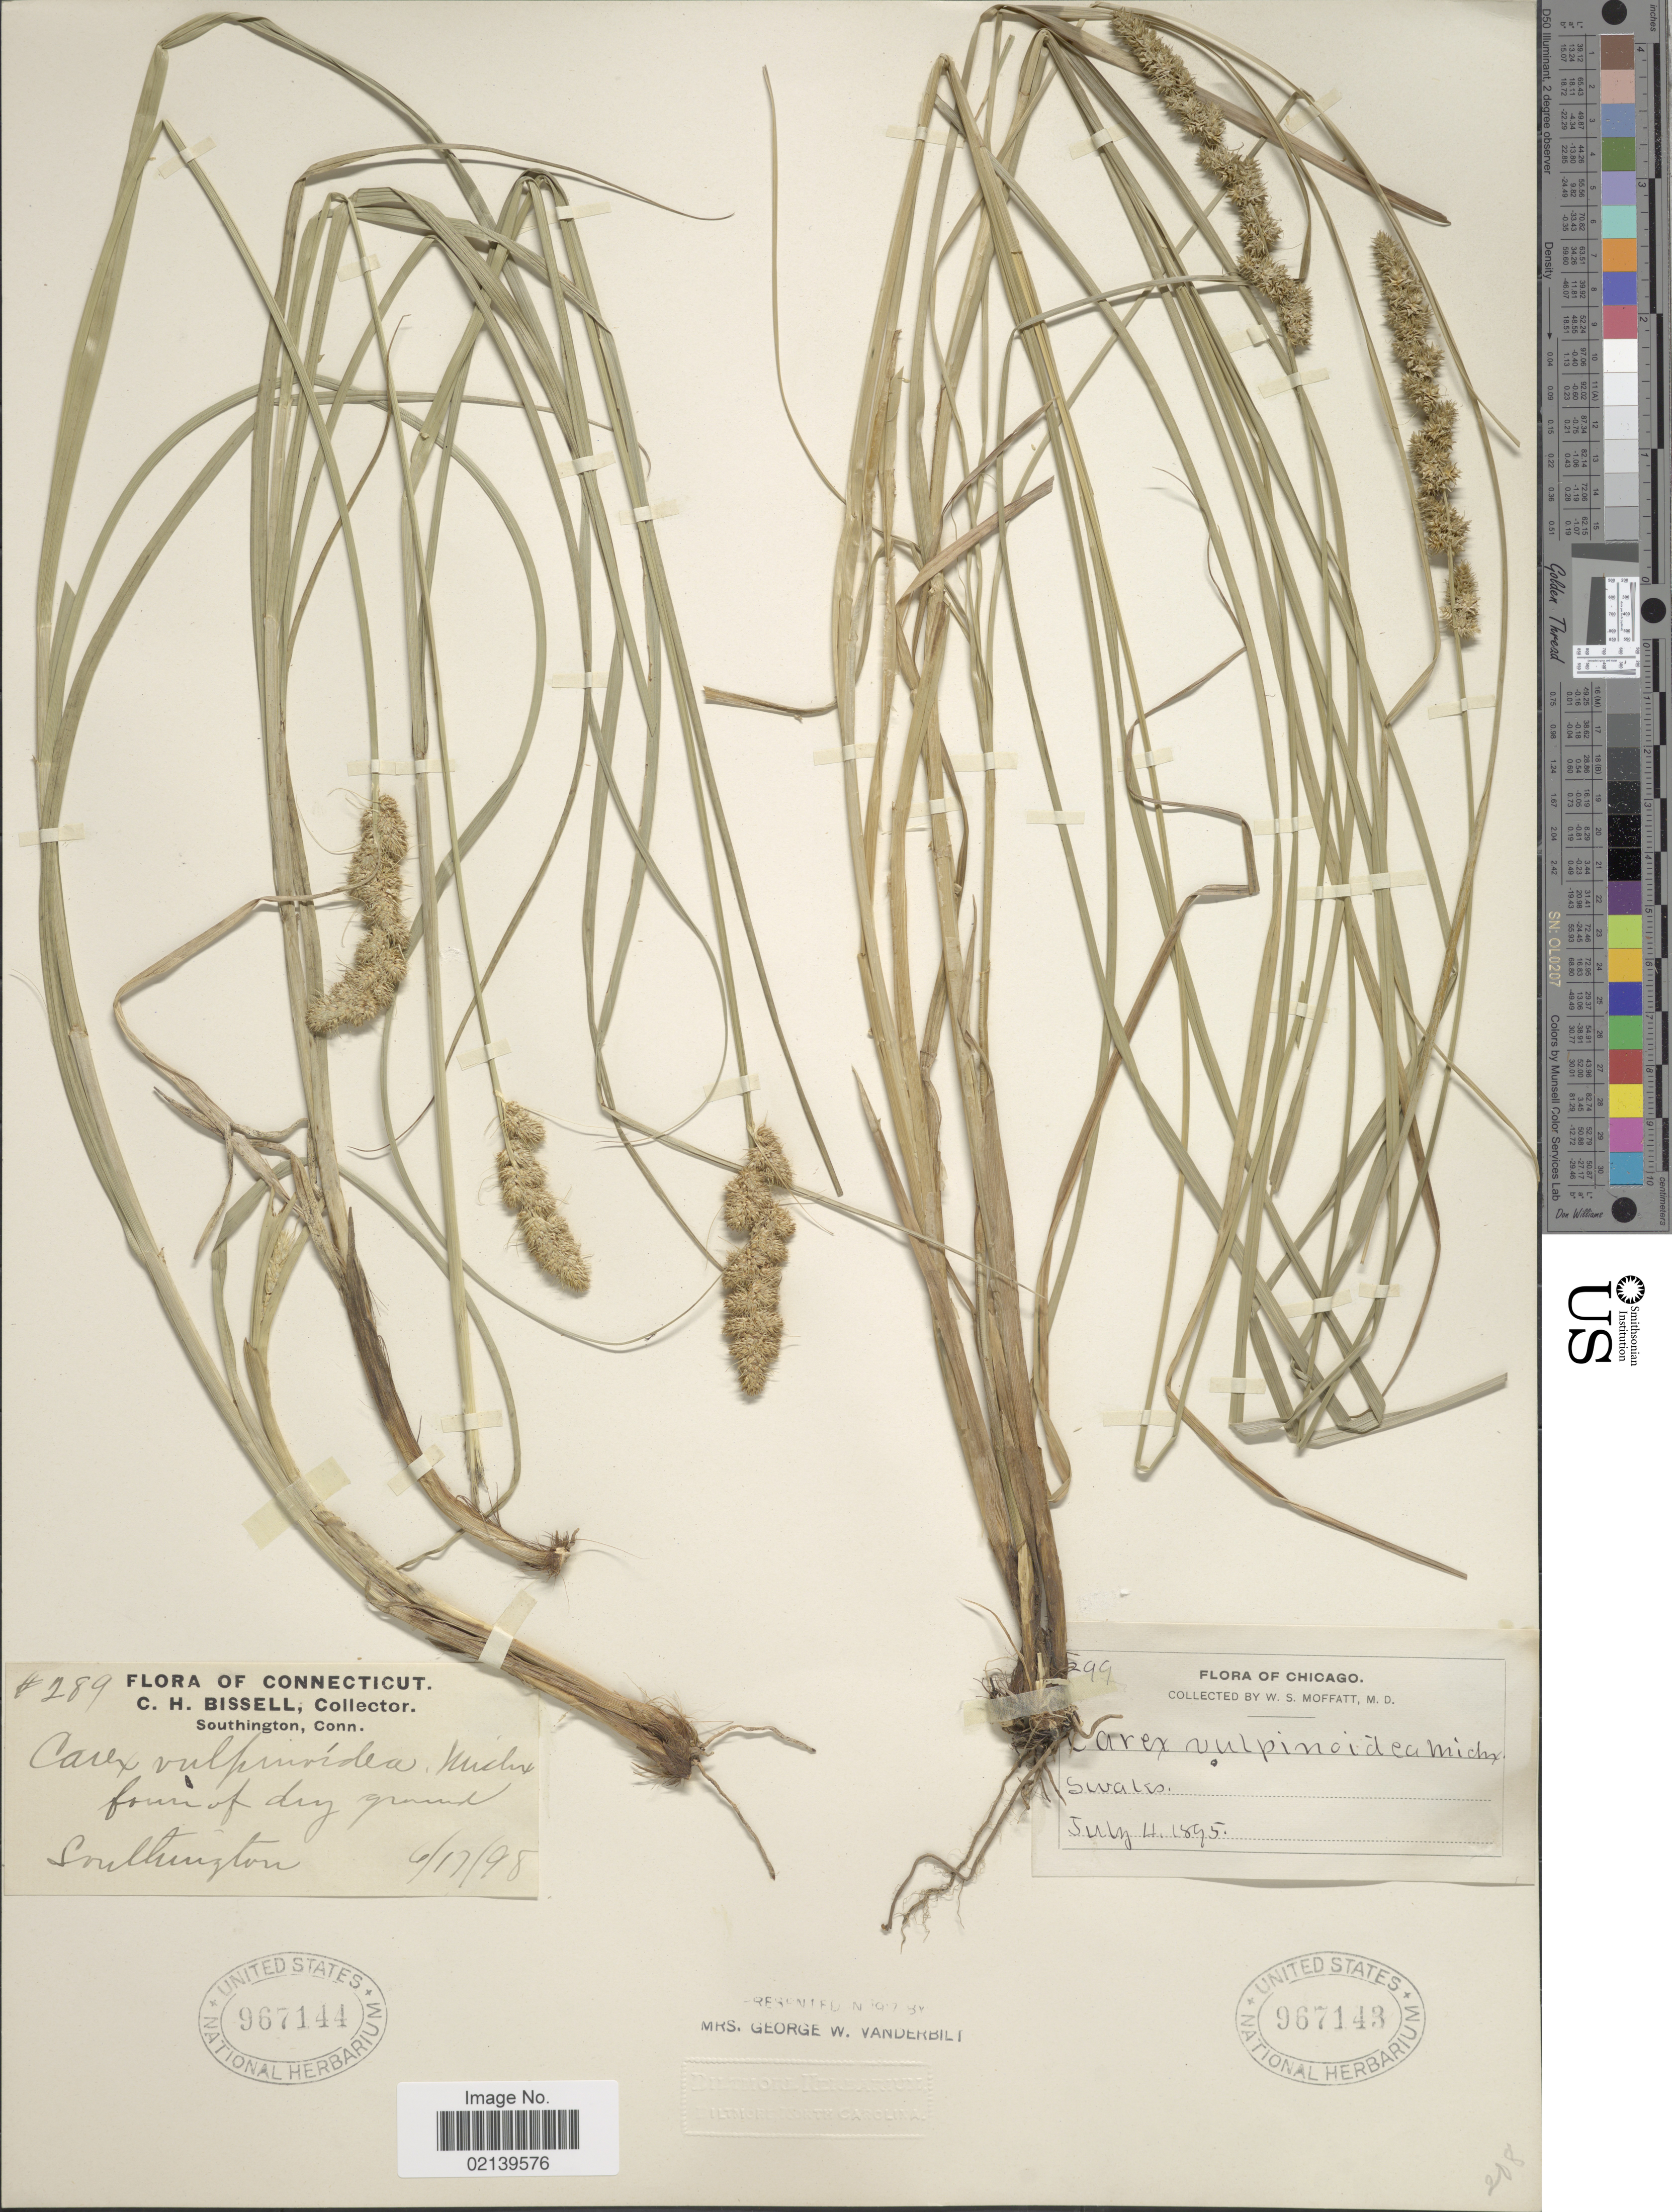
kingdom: Plantae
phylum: Tracheophyta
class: Liliopsida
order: Poales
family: Cyperaceae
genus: Carex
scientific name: Carex vulpinoidea Michx.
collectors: W. Moffatt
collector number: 299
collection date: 1895-07-04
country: United States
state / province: Illinois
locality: Chicago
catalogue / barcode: US 967143-2